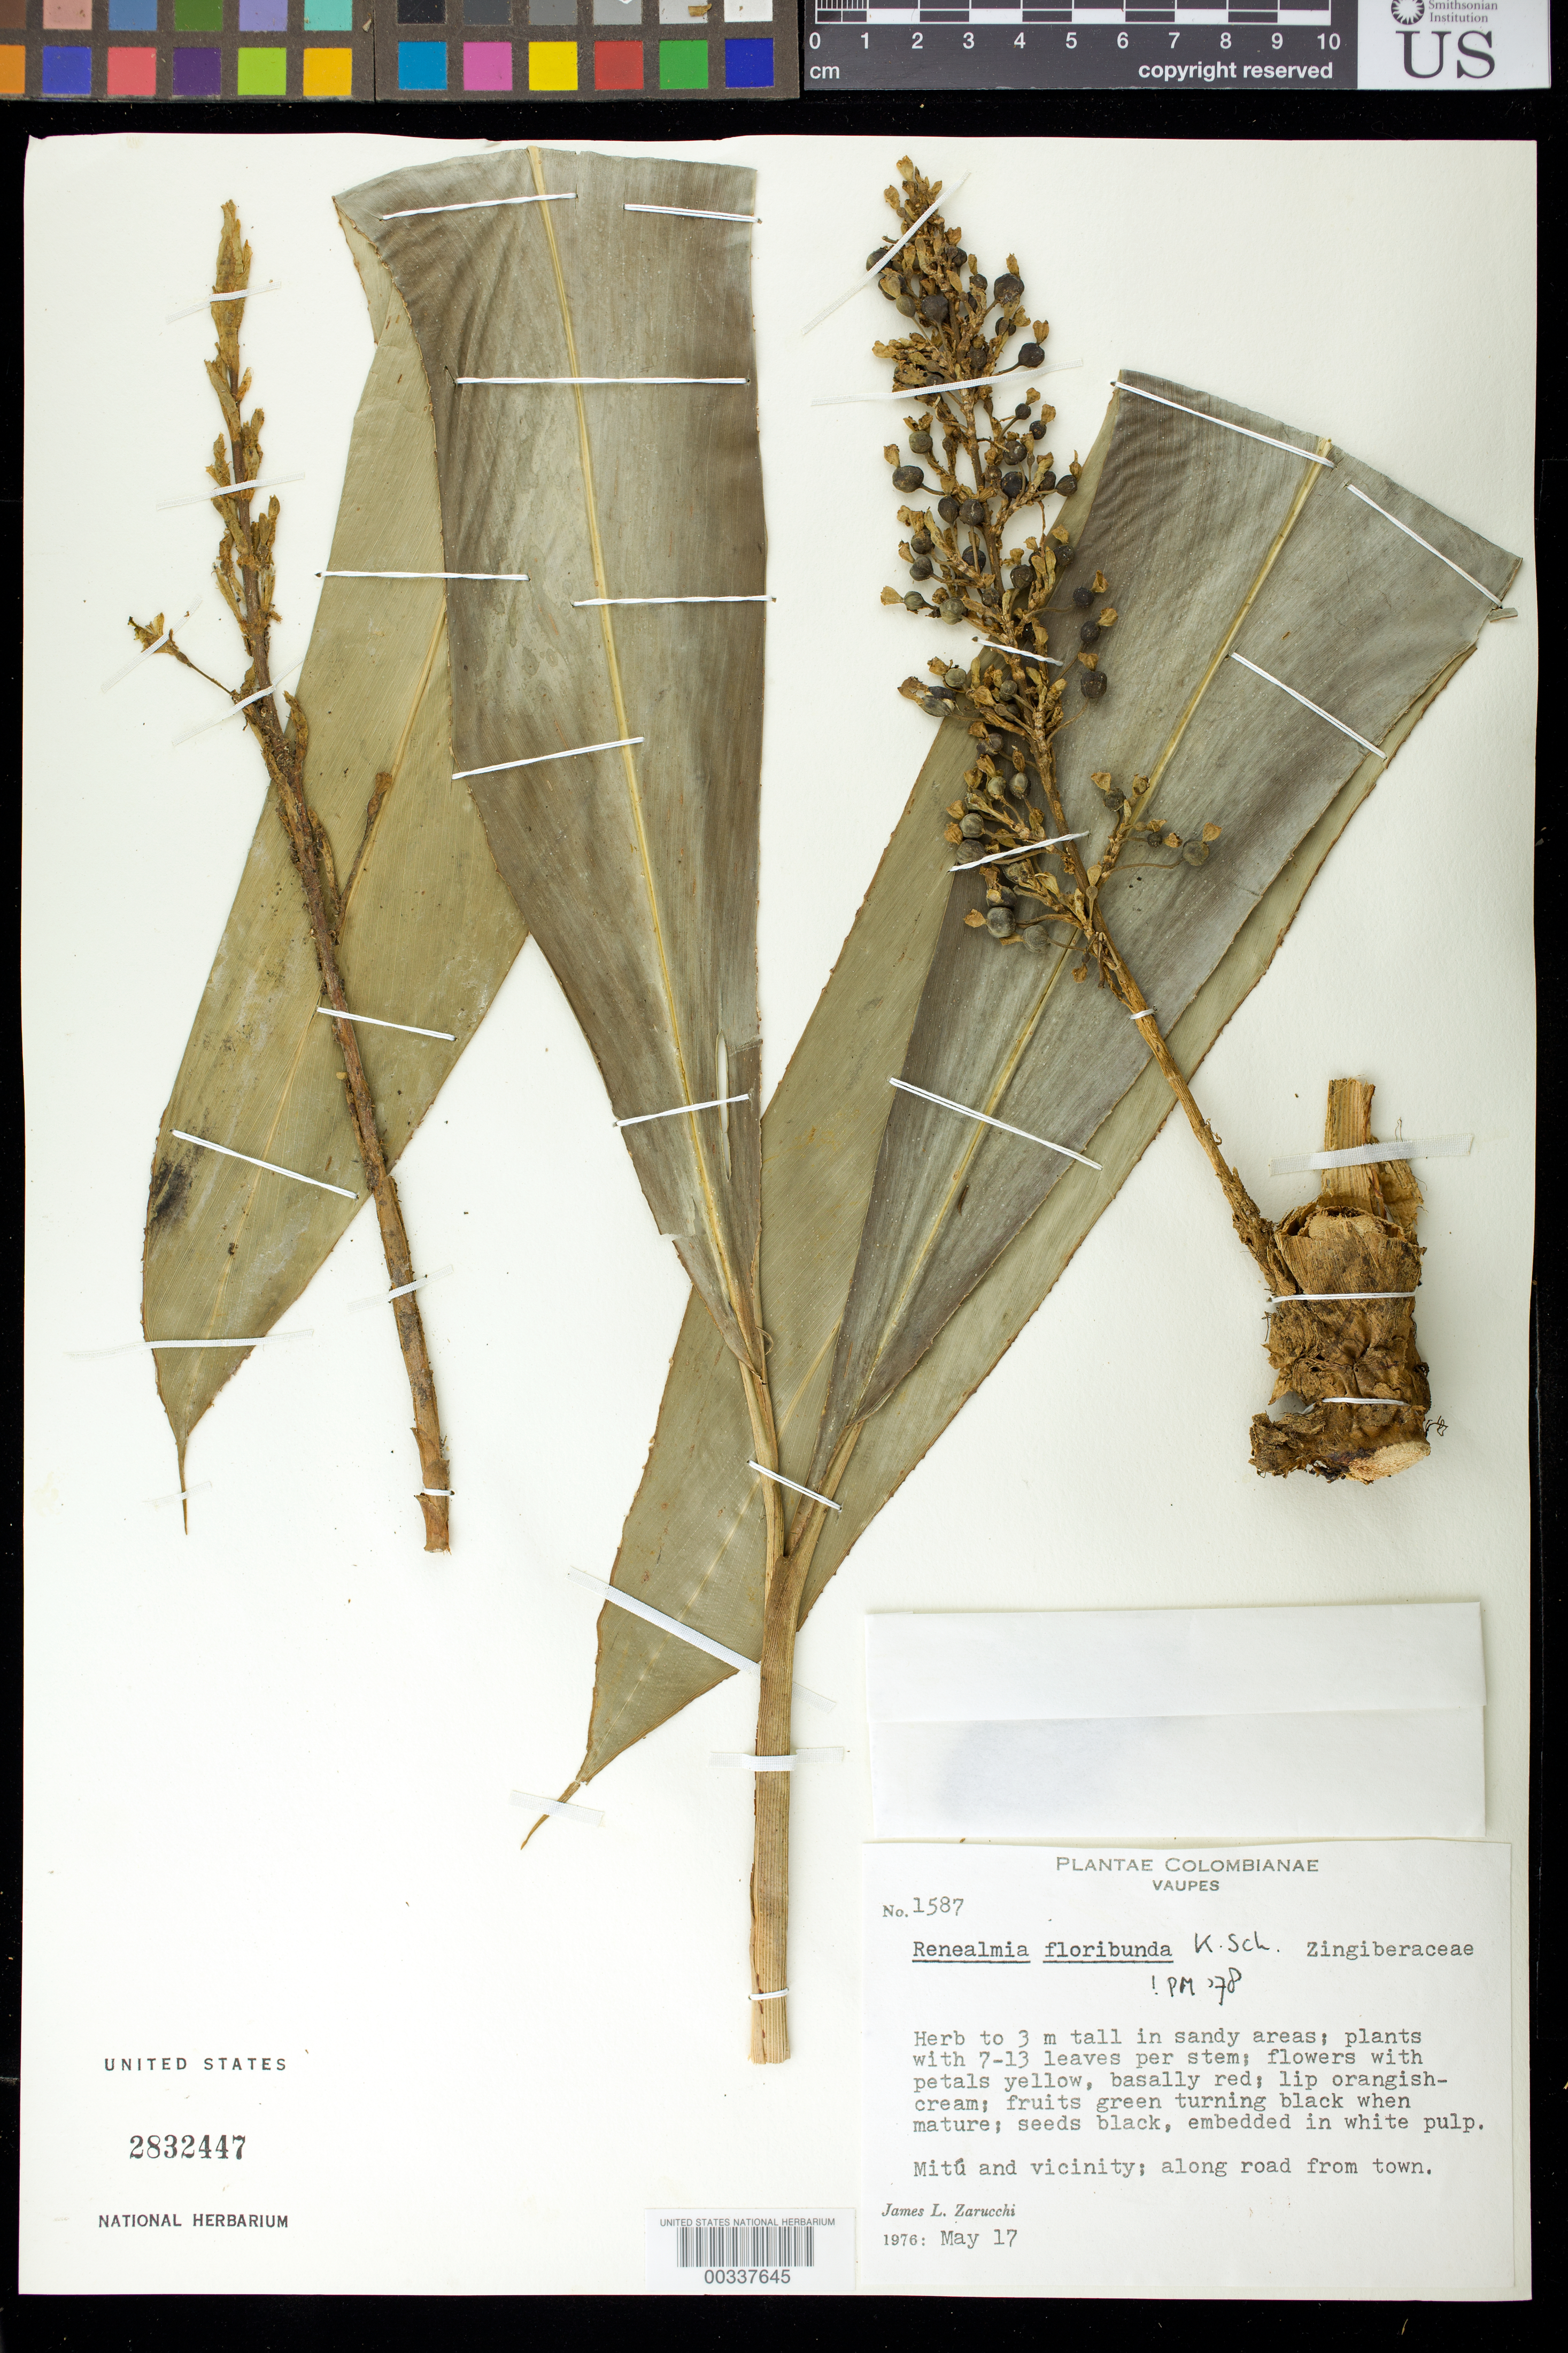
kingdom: Plantae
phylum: Tracheophyta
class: Liliopsida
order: Zingiberales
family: Zingiberaceae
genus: Renealmia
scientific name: Renealmia floribunda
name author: K. Schum.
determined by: Maas, Paul J. M.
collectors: J. L. Zarucchi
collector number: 1587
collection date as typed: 17 May 1976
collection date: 1976-05-17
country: Colombia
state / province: Vaupés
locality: Mitu and vicinity; along road from town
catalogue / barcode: US 2832447